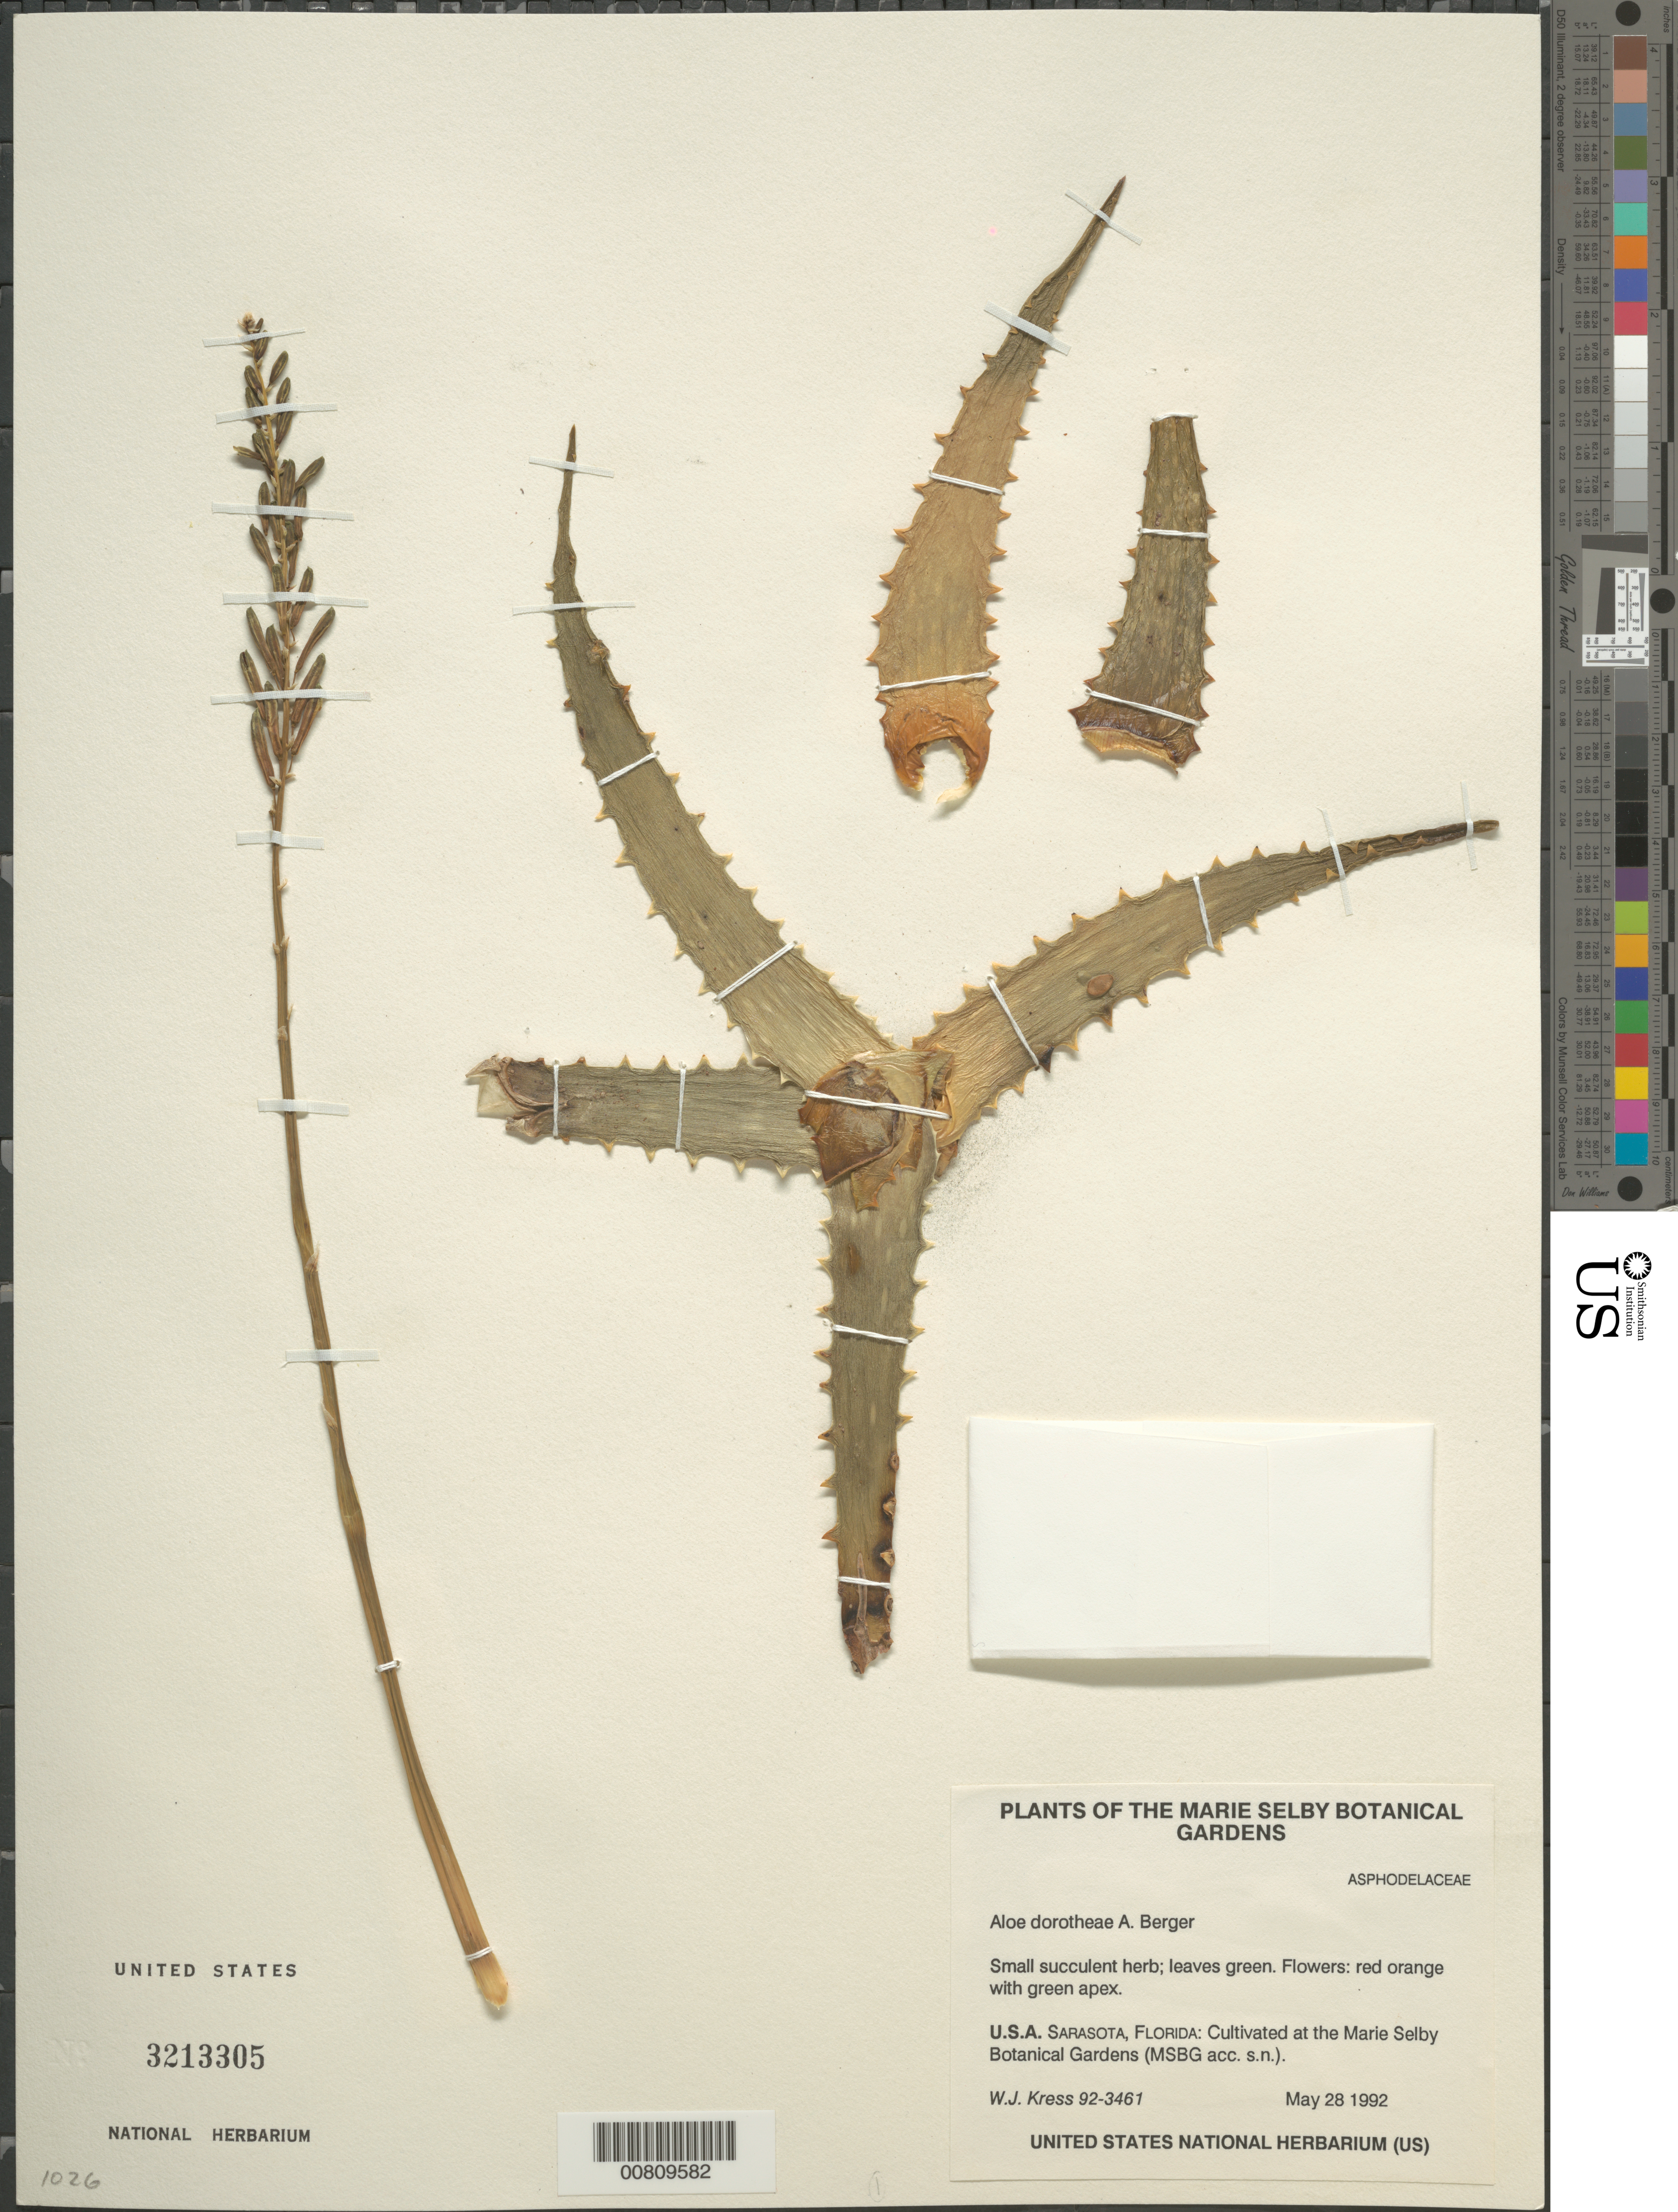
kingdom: Plantae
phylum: Tracheophyta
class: Liliopsida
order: Asparagales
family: Asphodelaceae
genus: Aloe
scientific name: Aloe dorotheae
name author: A. Berger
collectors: W. J. Kress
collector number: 92-3461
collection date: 1992-05-28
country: United States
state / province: Florida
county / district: Sarasota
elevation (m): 0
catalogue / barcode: US 3213305